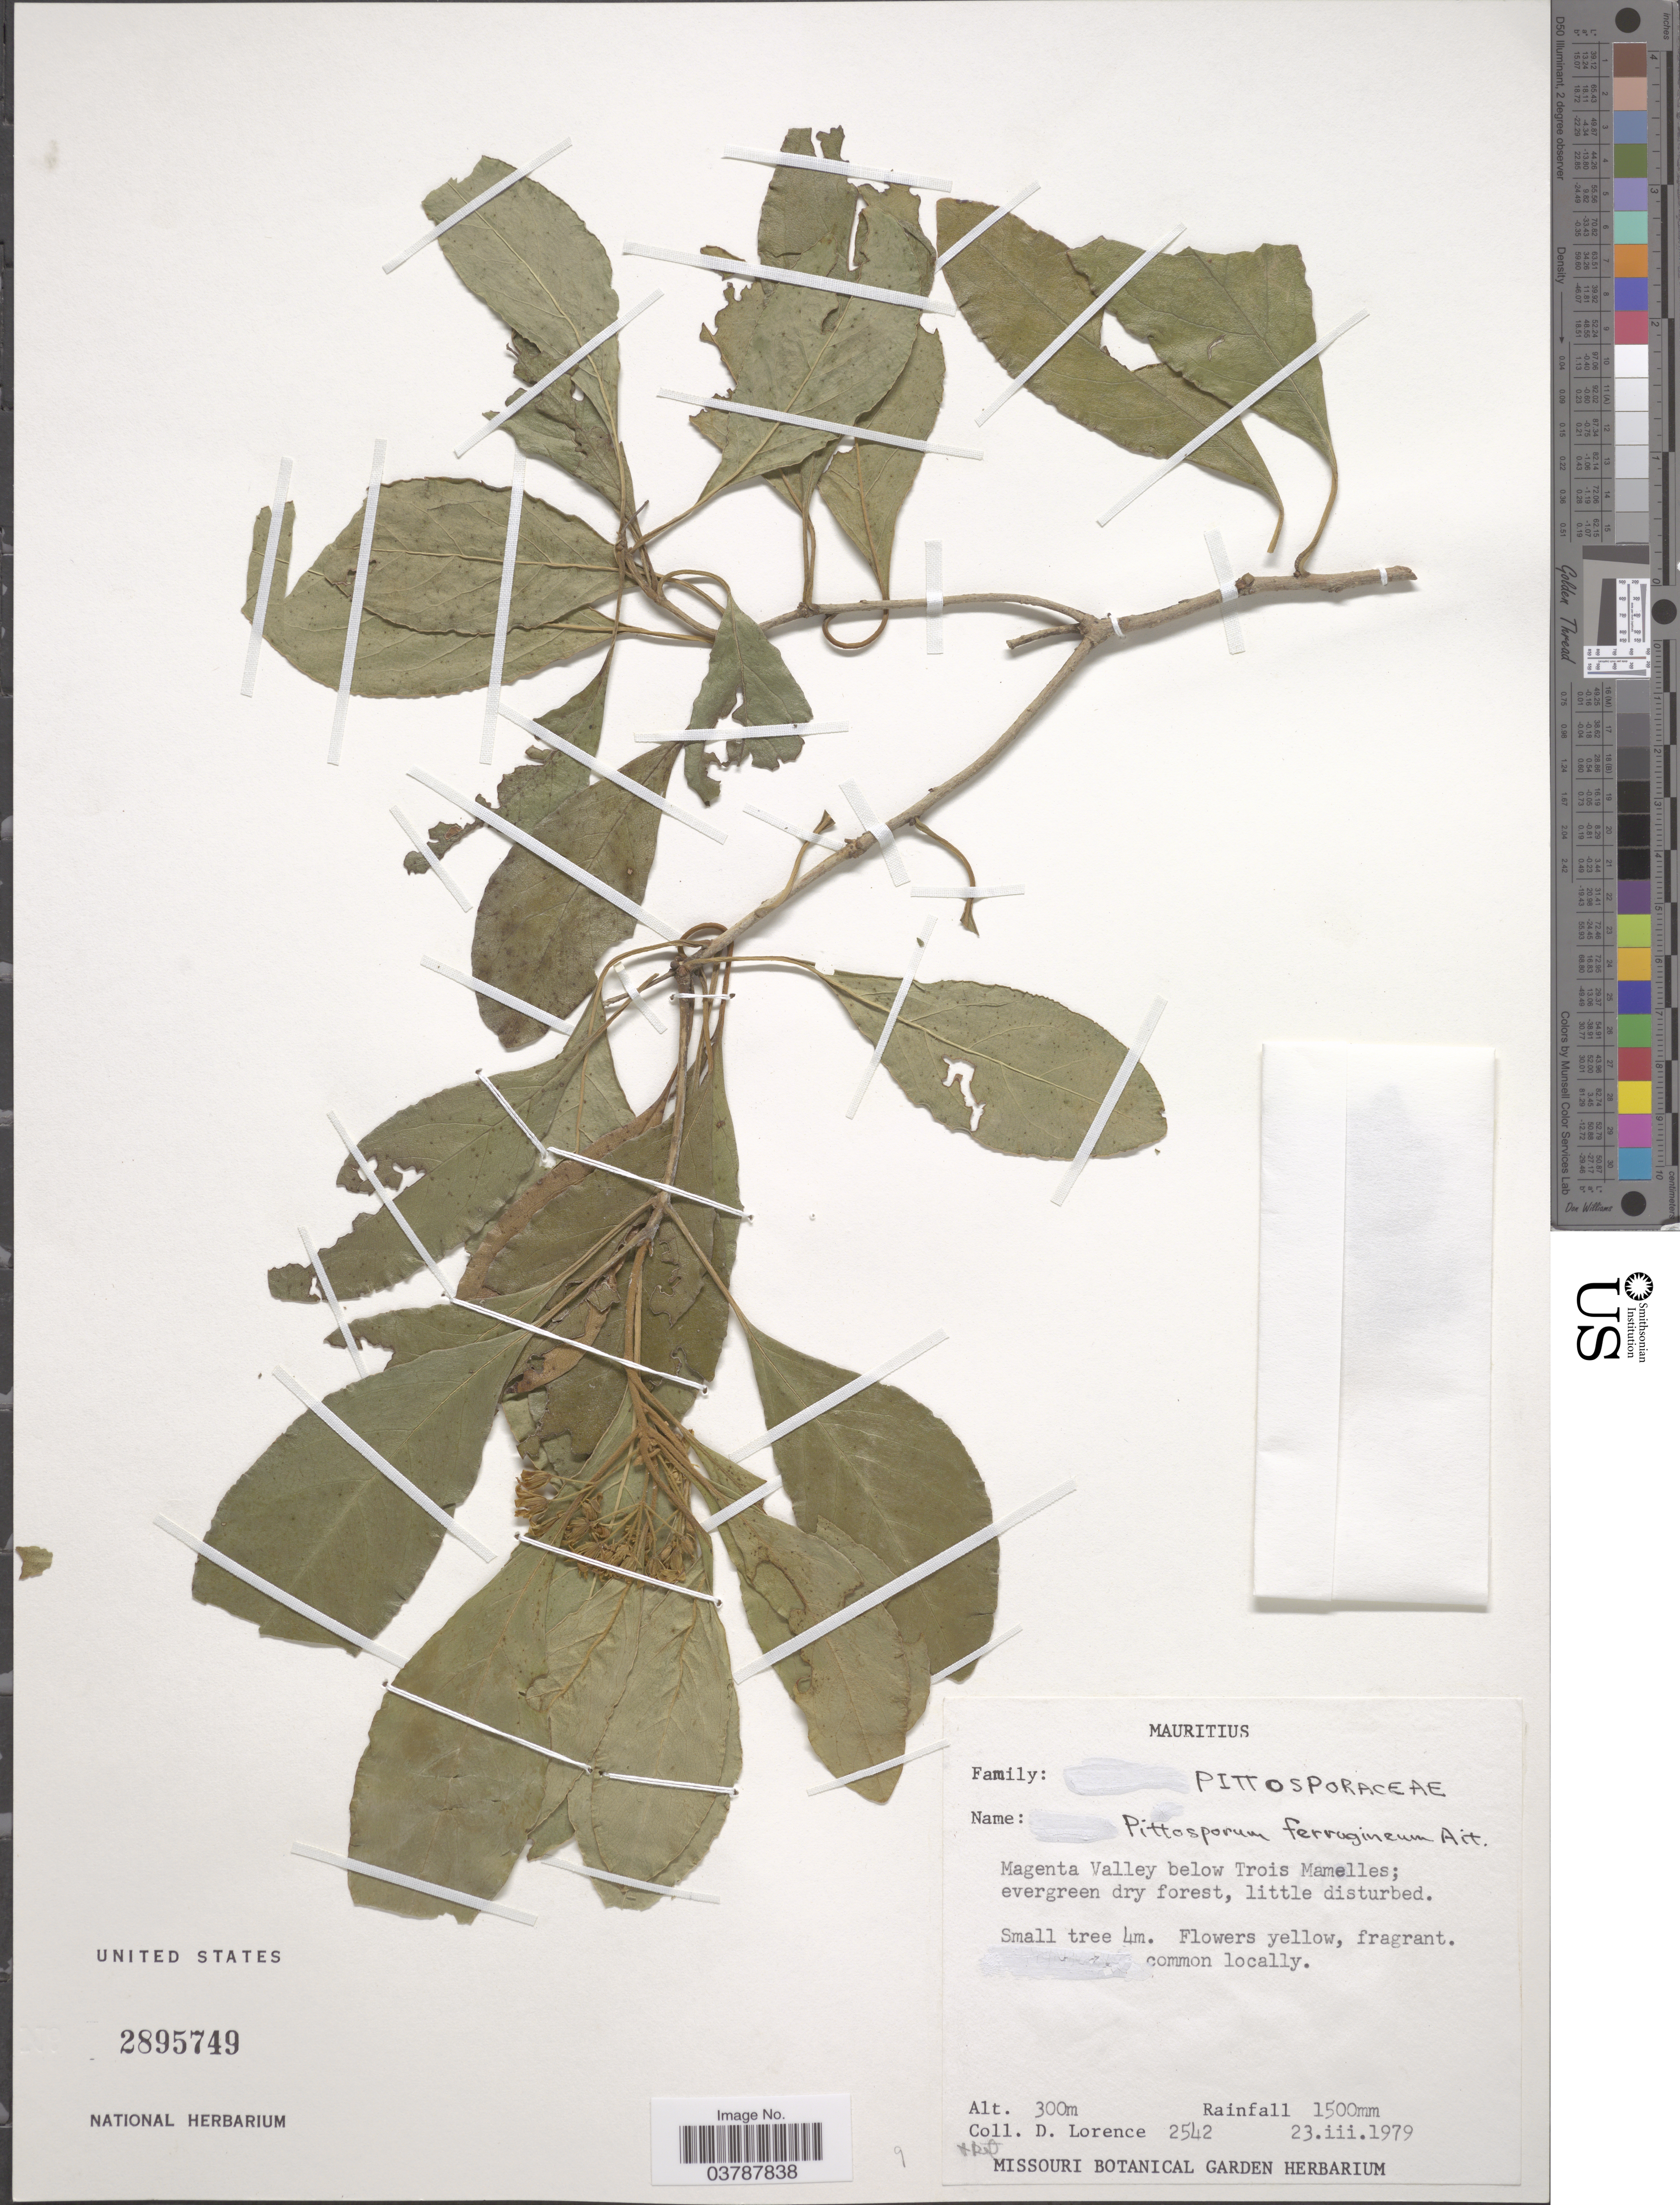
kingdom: Plantae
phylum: Tracheophyta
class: Magnoliopsida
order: Apiales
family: Pittosporaceae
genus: Pittosporum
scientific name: Pittosporum ferrugineum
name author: Dryand. ex Aiton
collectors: D. Lorence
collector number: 2542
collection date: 1979-03-23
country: Mauritius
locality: Magenta Valley below Trois Mamelles.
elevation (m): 300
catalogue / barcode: US 2895749